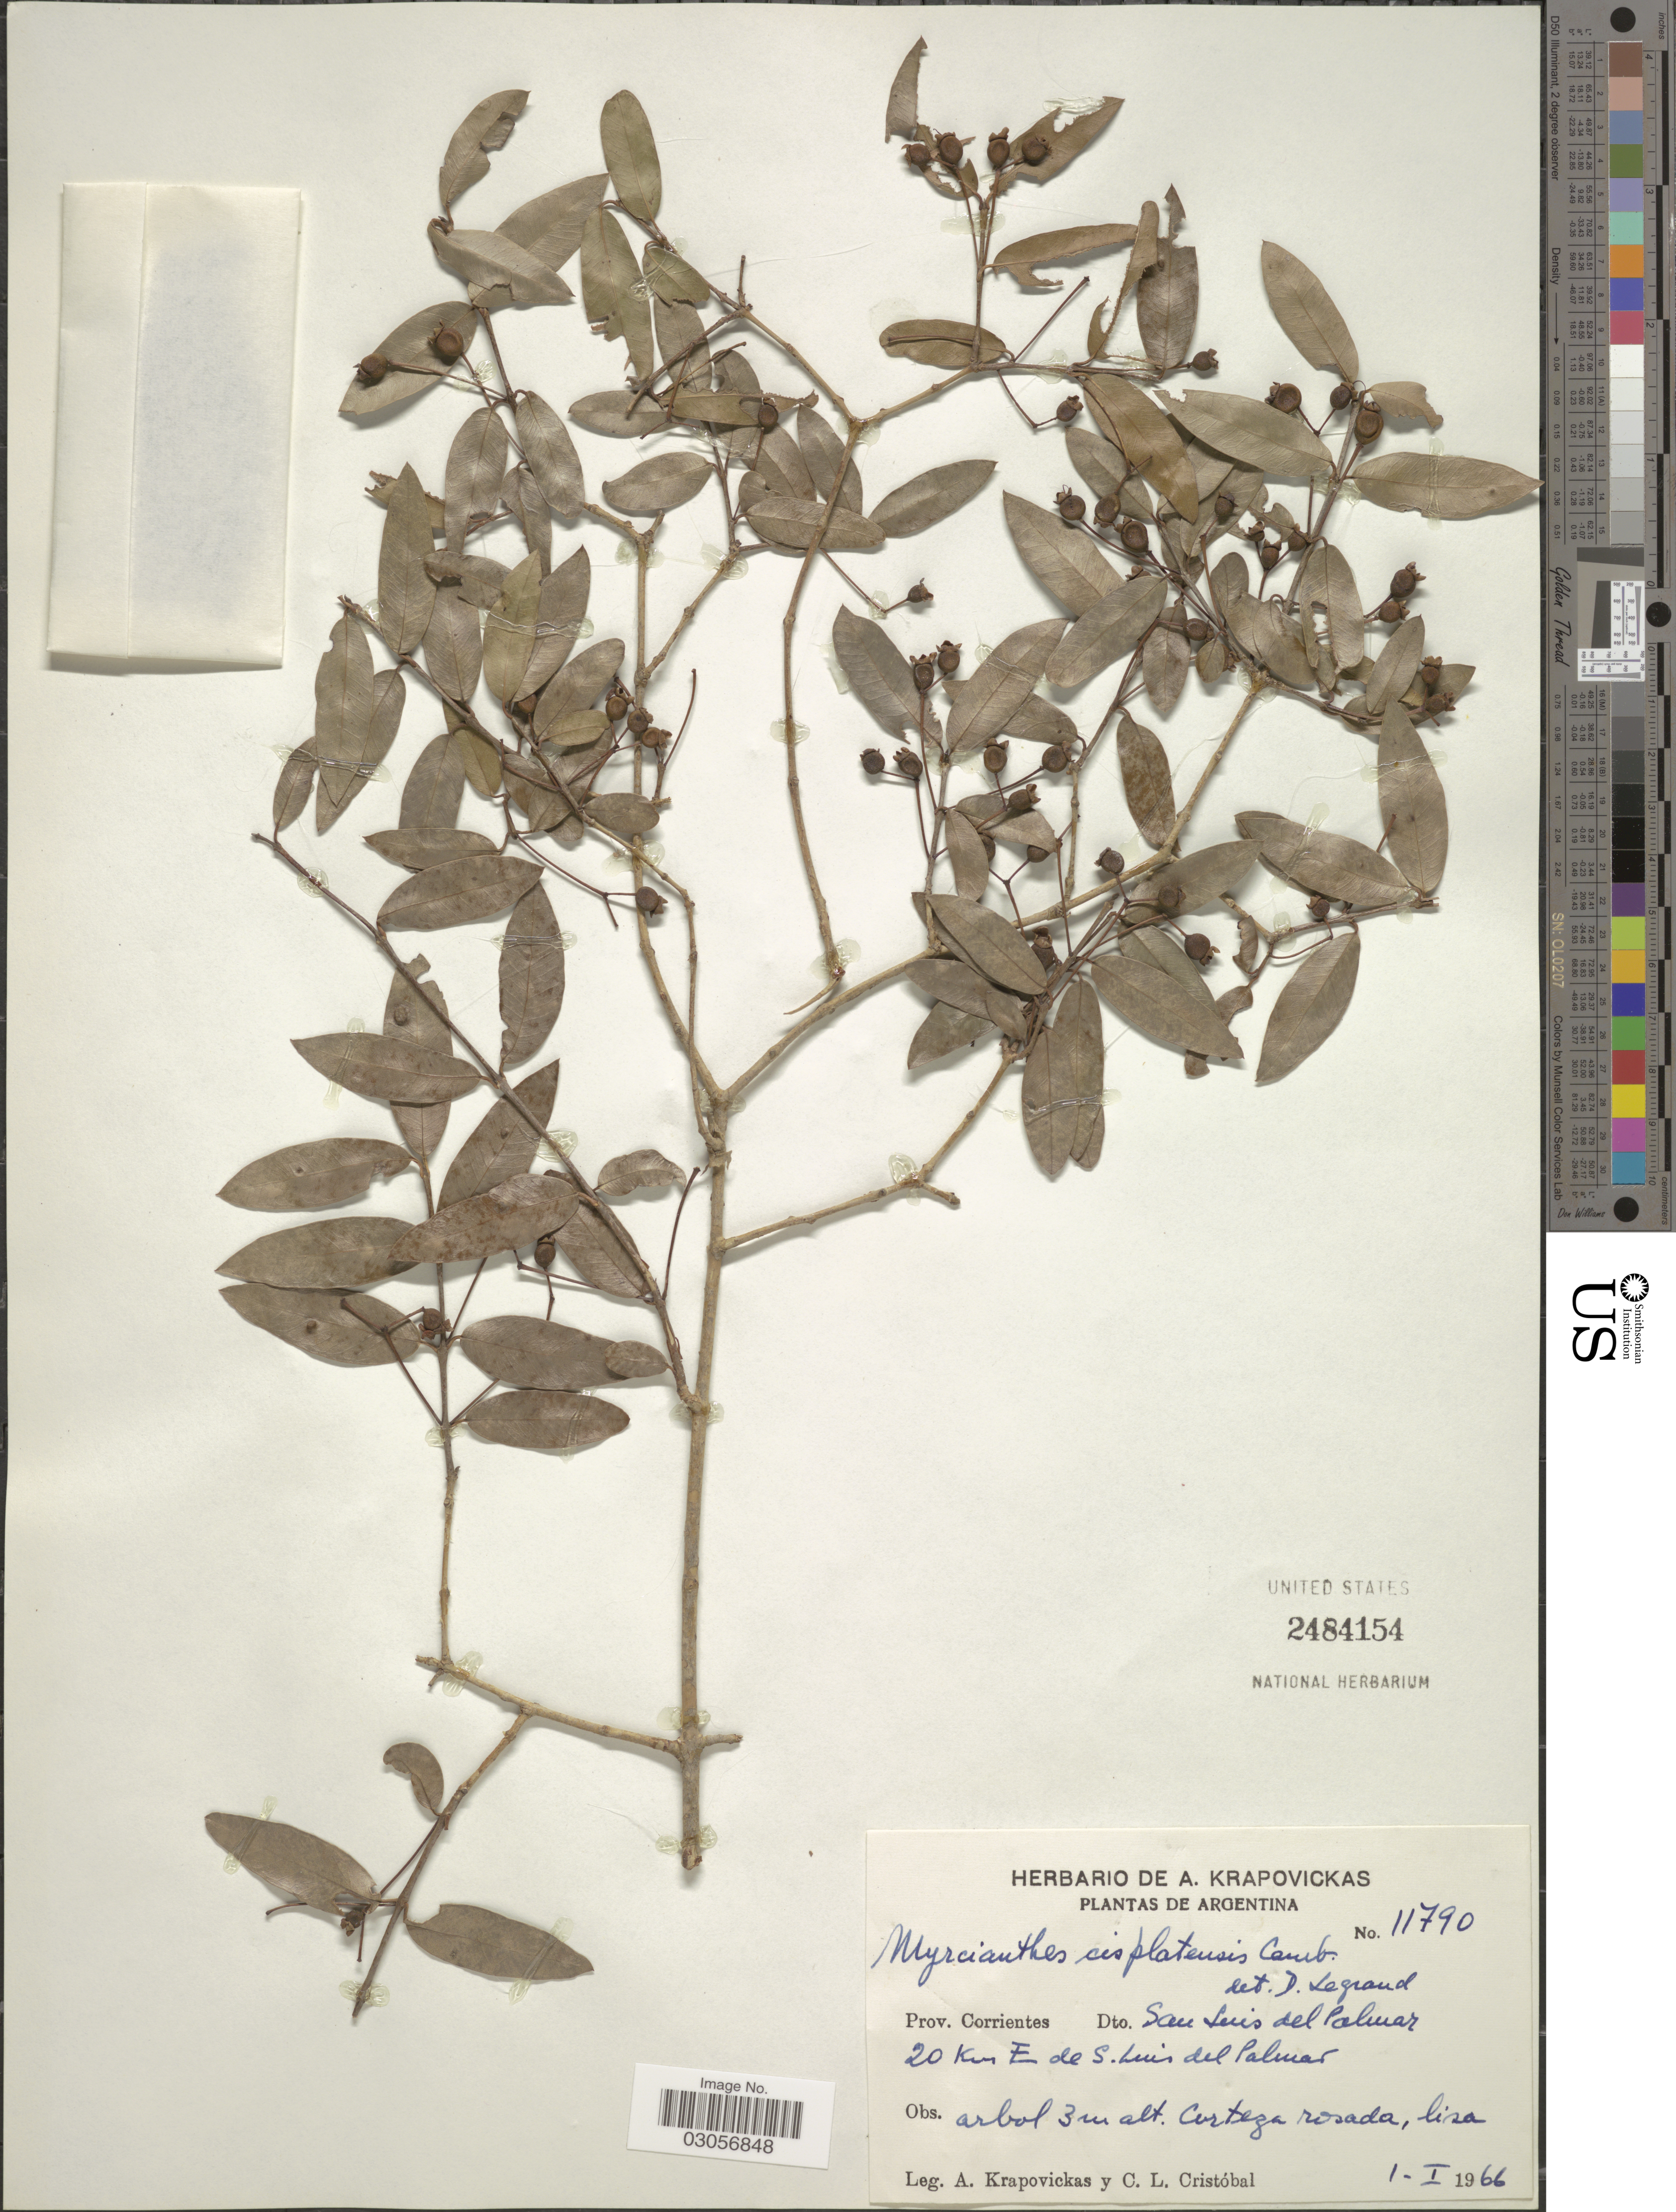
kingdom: Plantae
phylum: Tracheophyta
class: Magnoliopsida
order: Myrtales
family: Myrtaceae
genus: Myrcianthes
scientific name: Myrcianthes cisplatensis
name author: (Cambess.) O. Berg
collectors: A. Krapovickas & C. L. Cristóbal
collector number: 11790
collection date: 1966-01-01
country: Argentina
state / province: Corrientes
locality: Dto. San Luis del Palmar, 20 Km E de S. Luis del Palmar.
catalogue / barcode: US 2484154